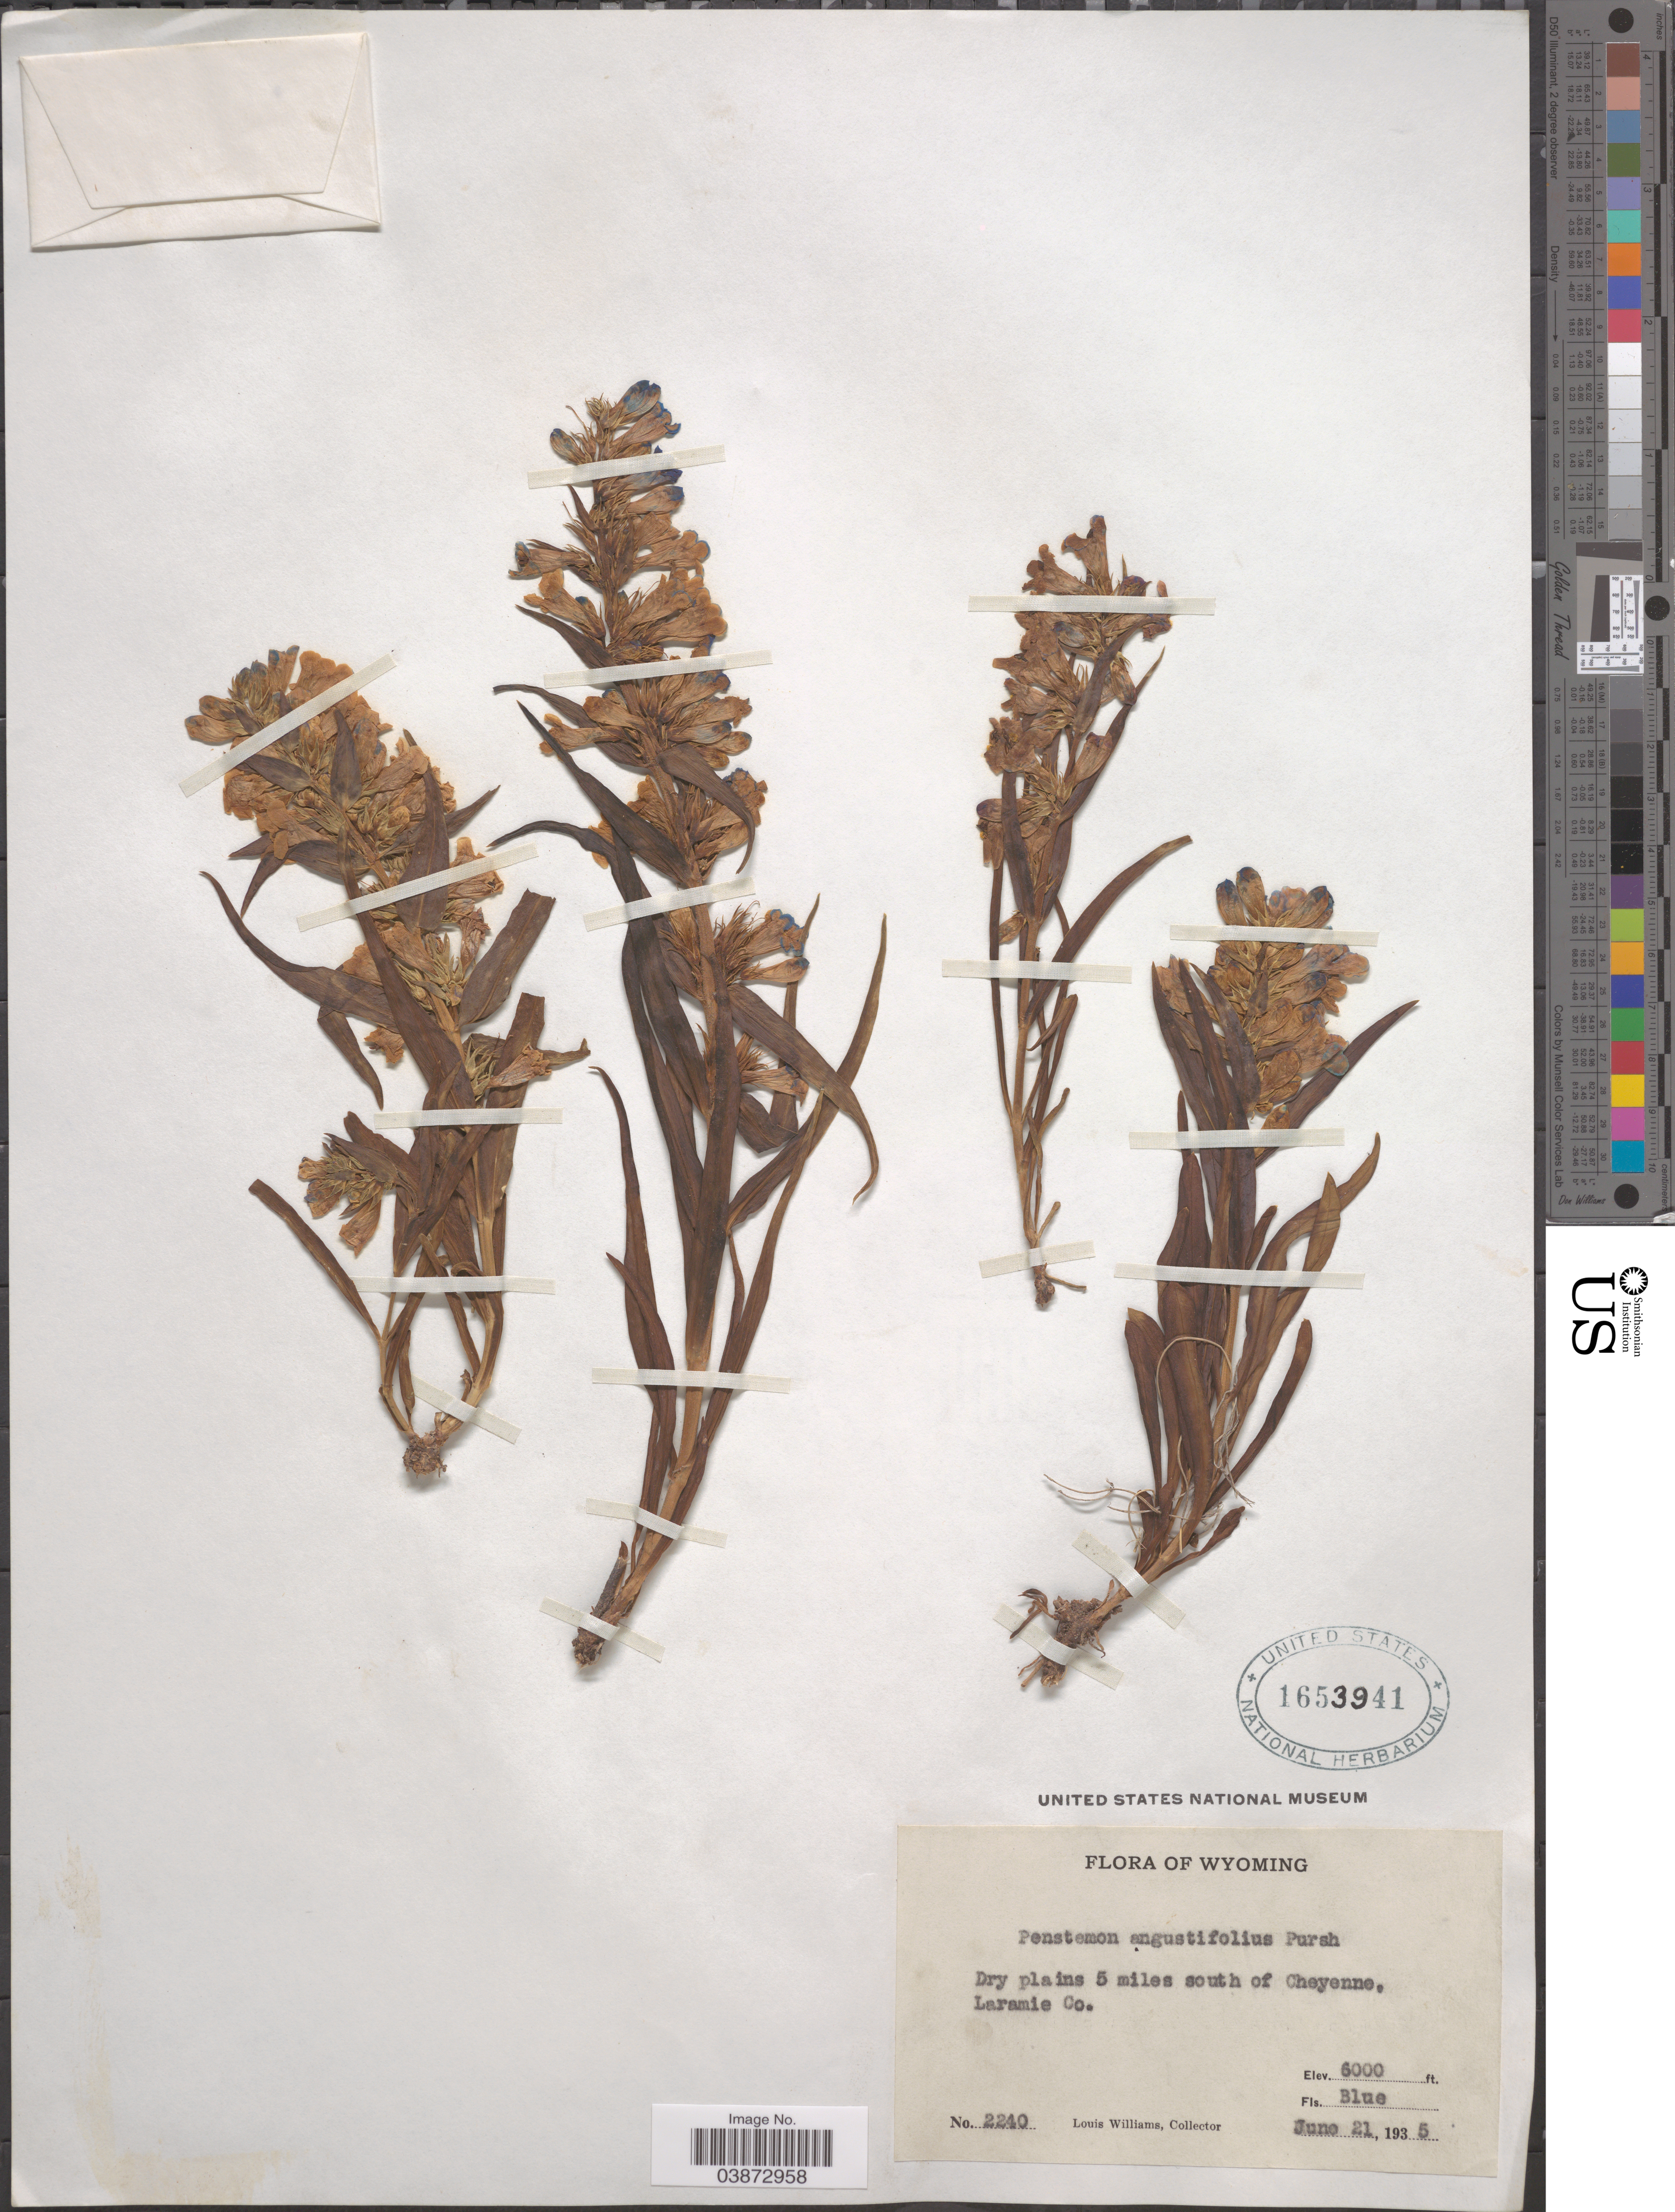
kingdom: Plantae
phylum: Tracheophyta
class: Magnoliopsida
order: Lamiales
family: Plantaginaceae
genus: Penstemon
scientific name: Penstemon angustifolius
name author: Nutt. ex Pursh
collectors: L. G. Williams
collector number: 2240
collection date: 1935-06-21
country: United States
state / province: Wyoming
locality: Dry plains 5 miles south of Cheyenne, Laramie Co.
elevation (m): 1829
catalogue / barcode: US 1653941